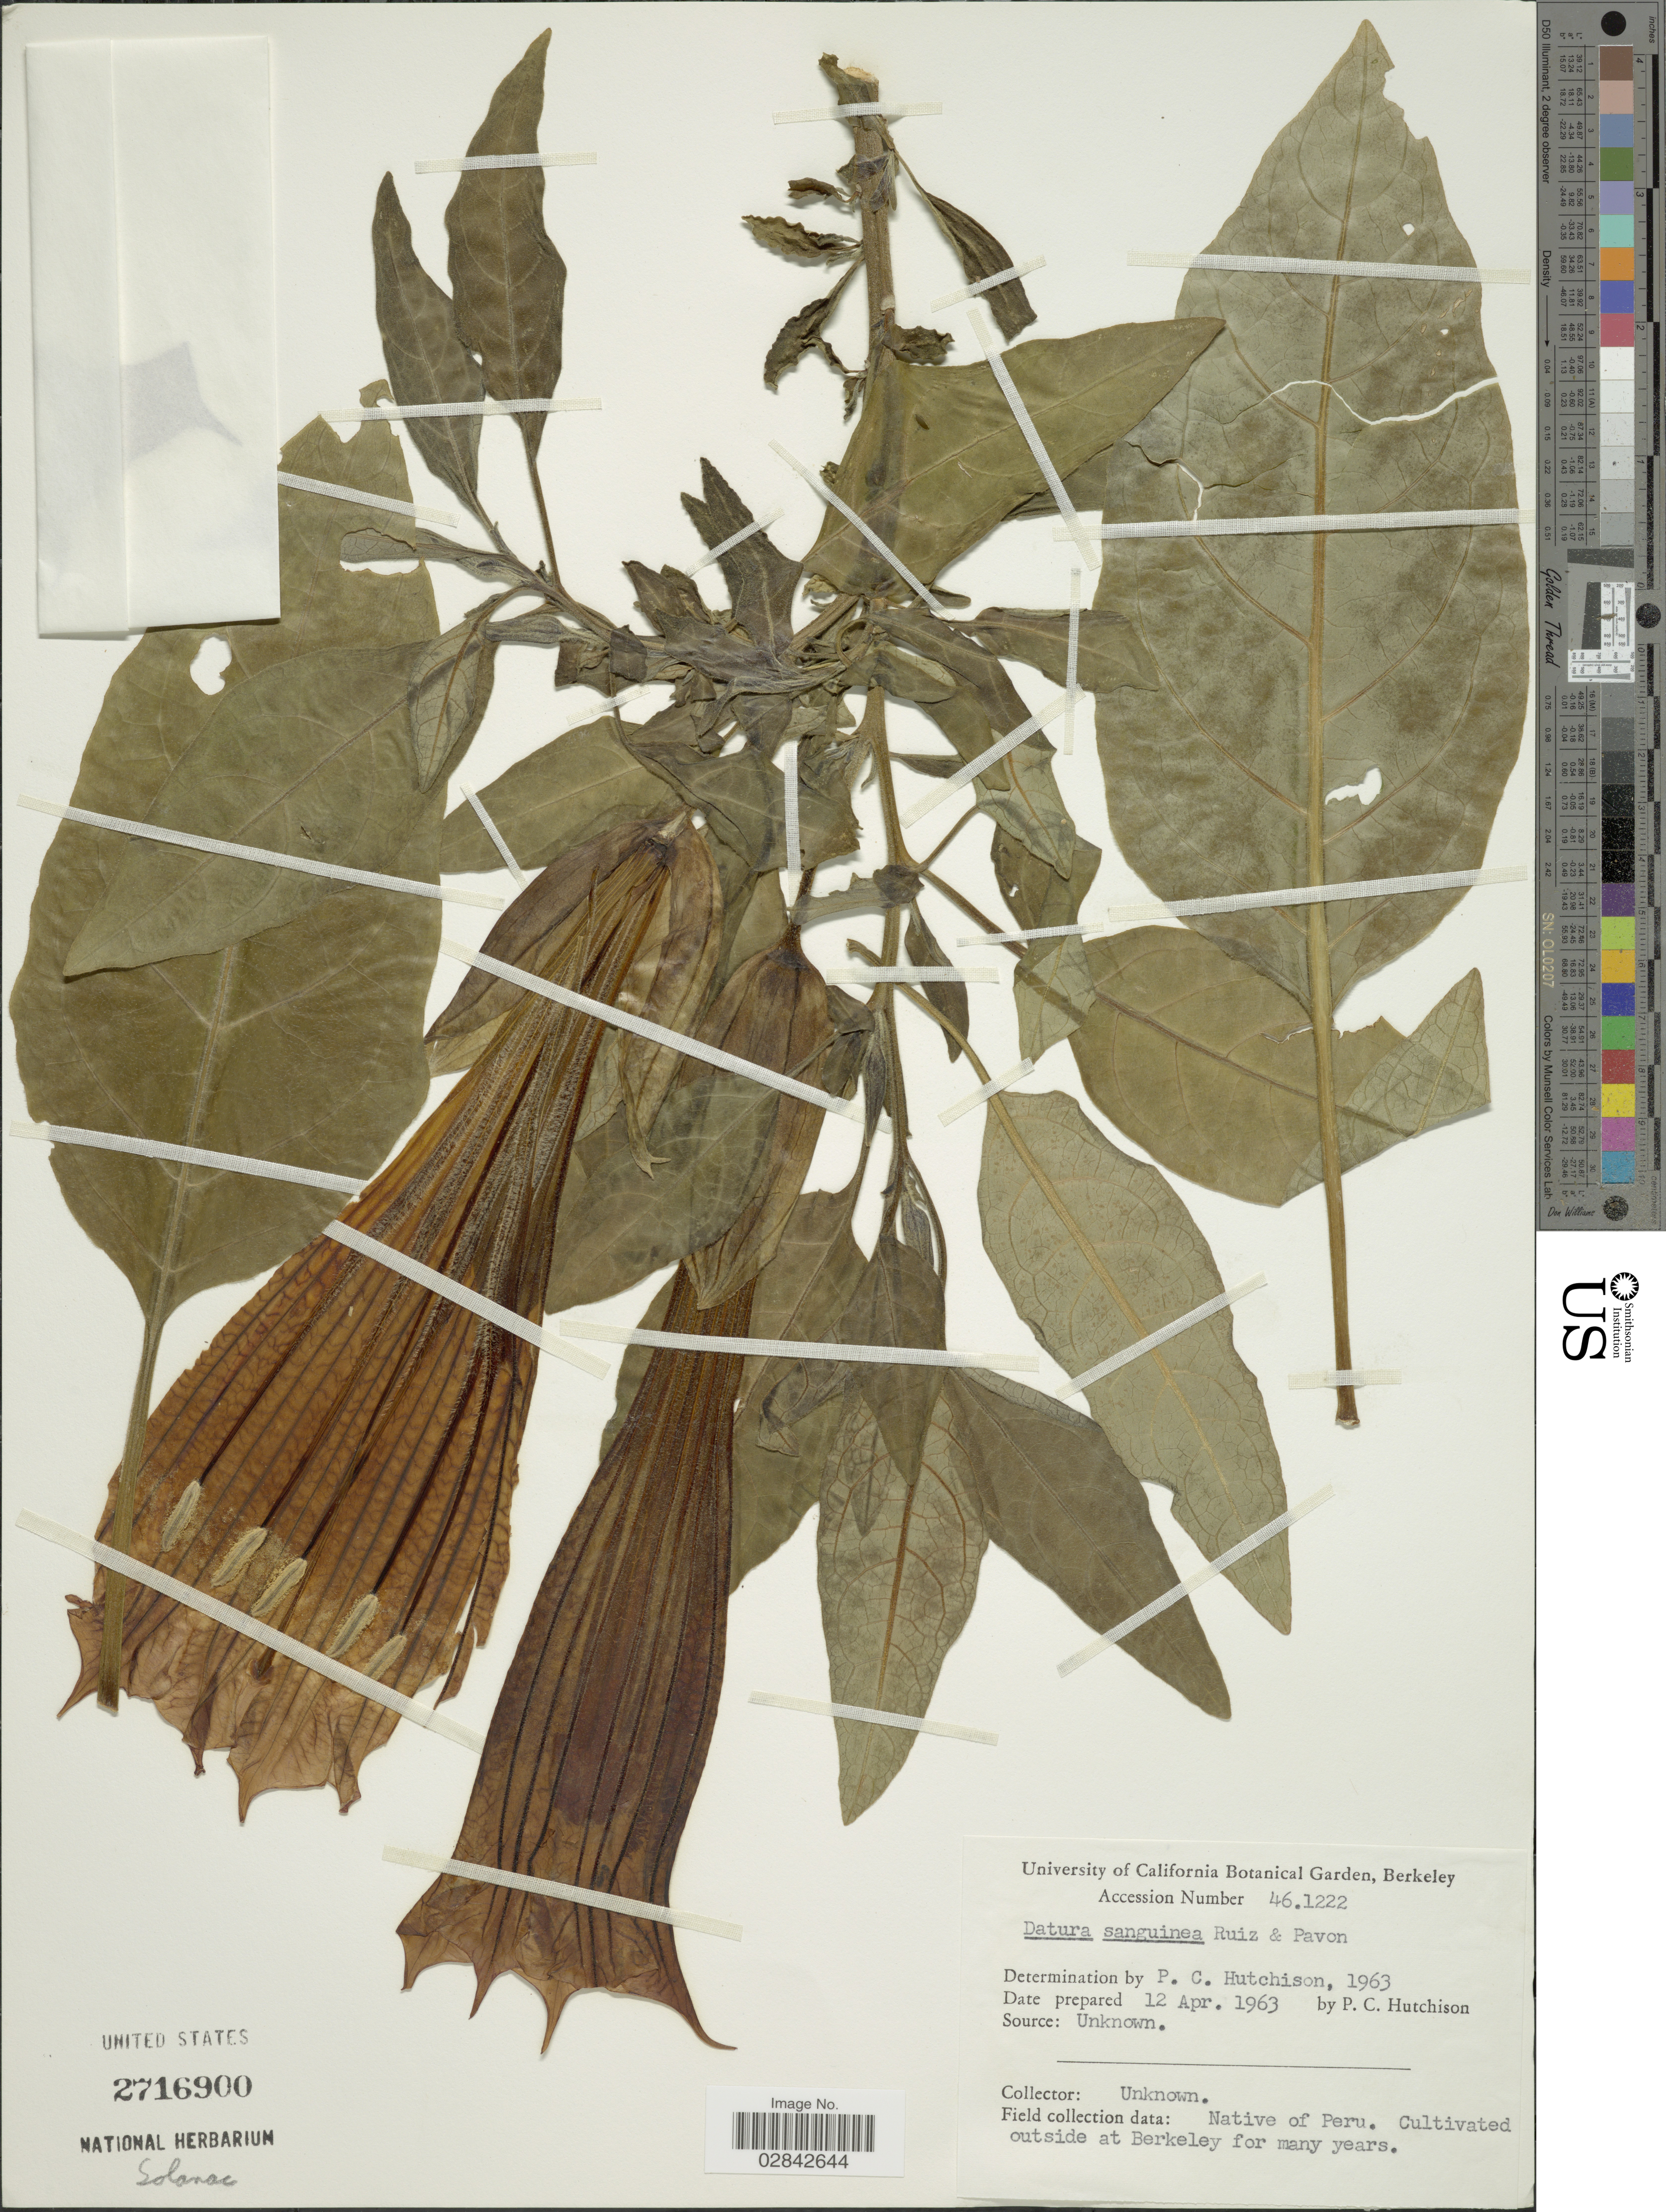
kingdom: Plantae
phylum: Tracheophyta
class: Magnoliopsida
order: Solanales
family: Solanaceae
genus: Brugmansia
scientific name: Brugmansia sanguinea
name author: (Ruiz & Pav.) D. Don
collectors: P. C. Hutchison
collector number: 461222?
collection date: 1963-04-12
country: United States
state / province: California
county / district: Alameda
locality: University of California Botanical Garden, Berkeley.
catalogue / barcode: US 2716900